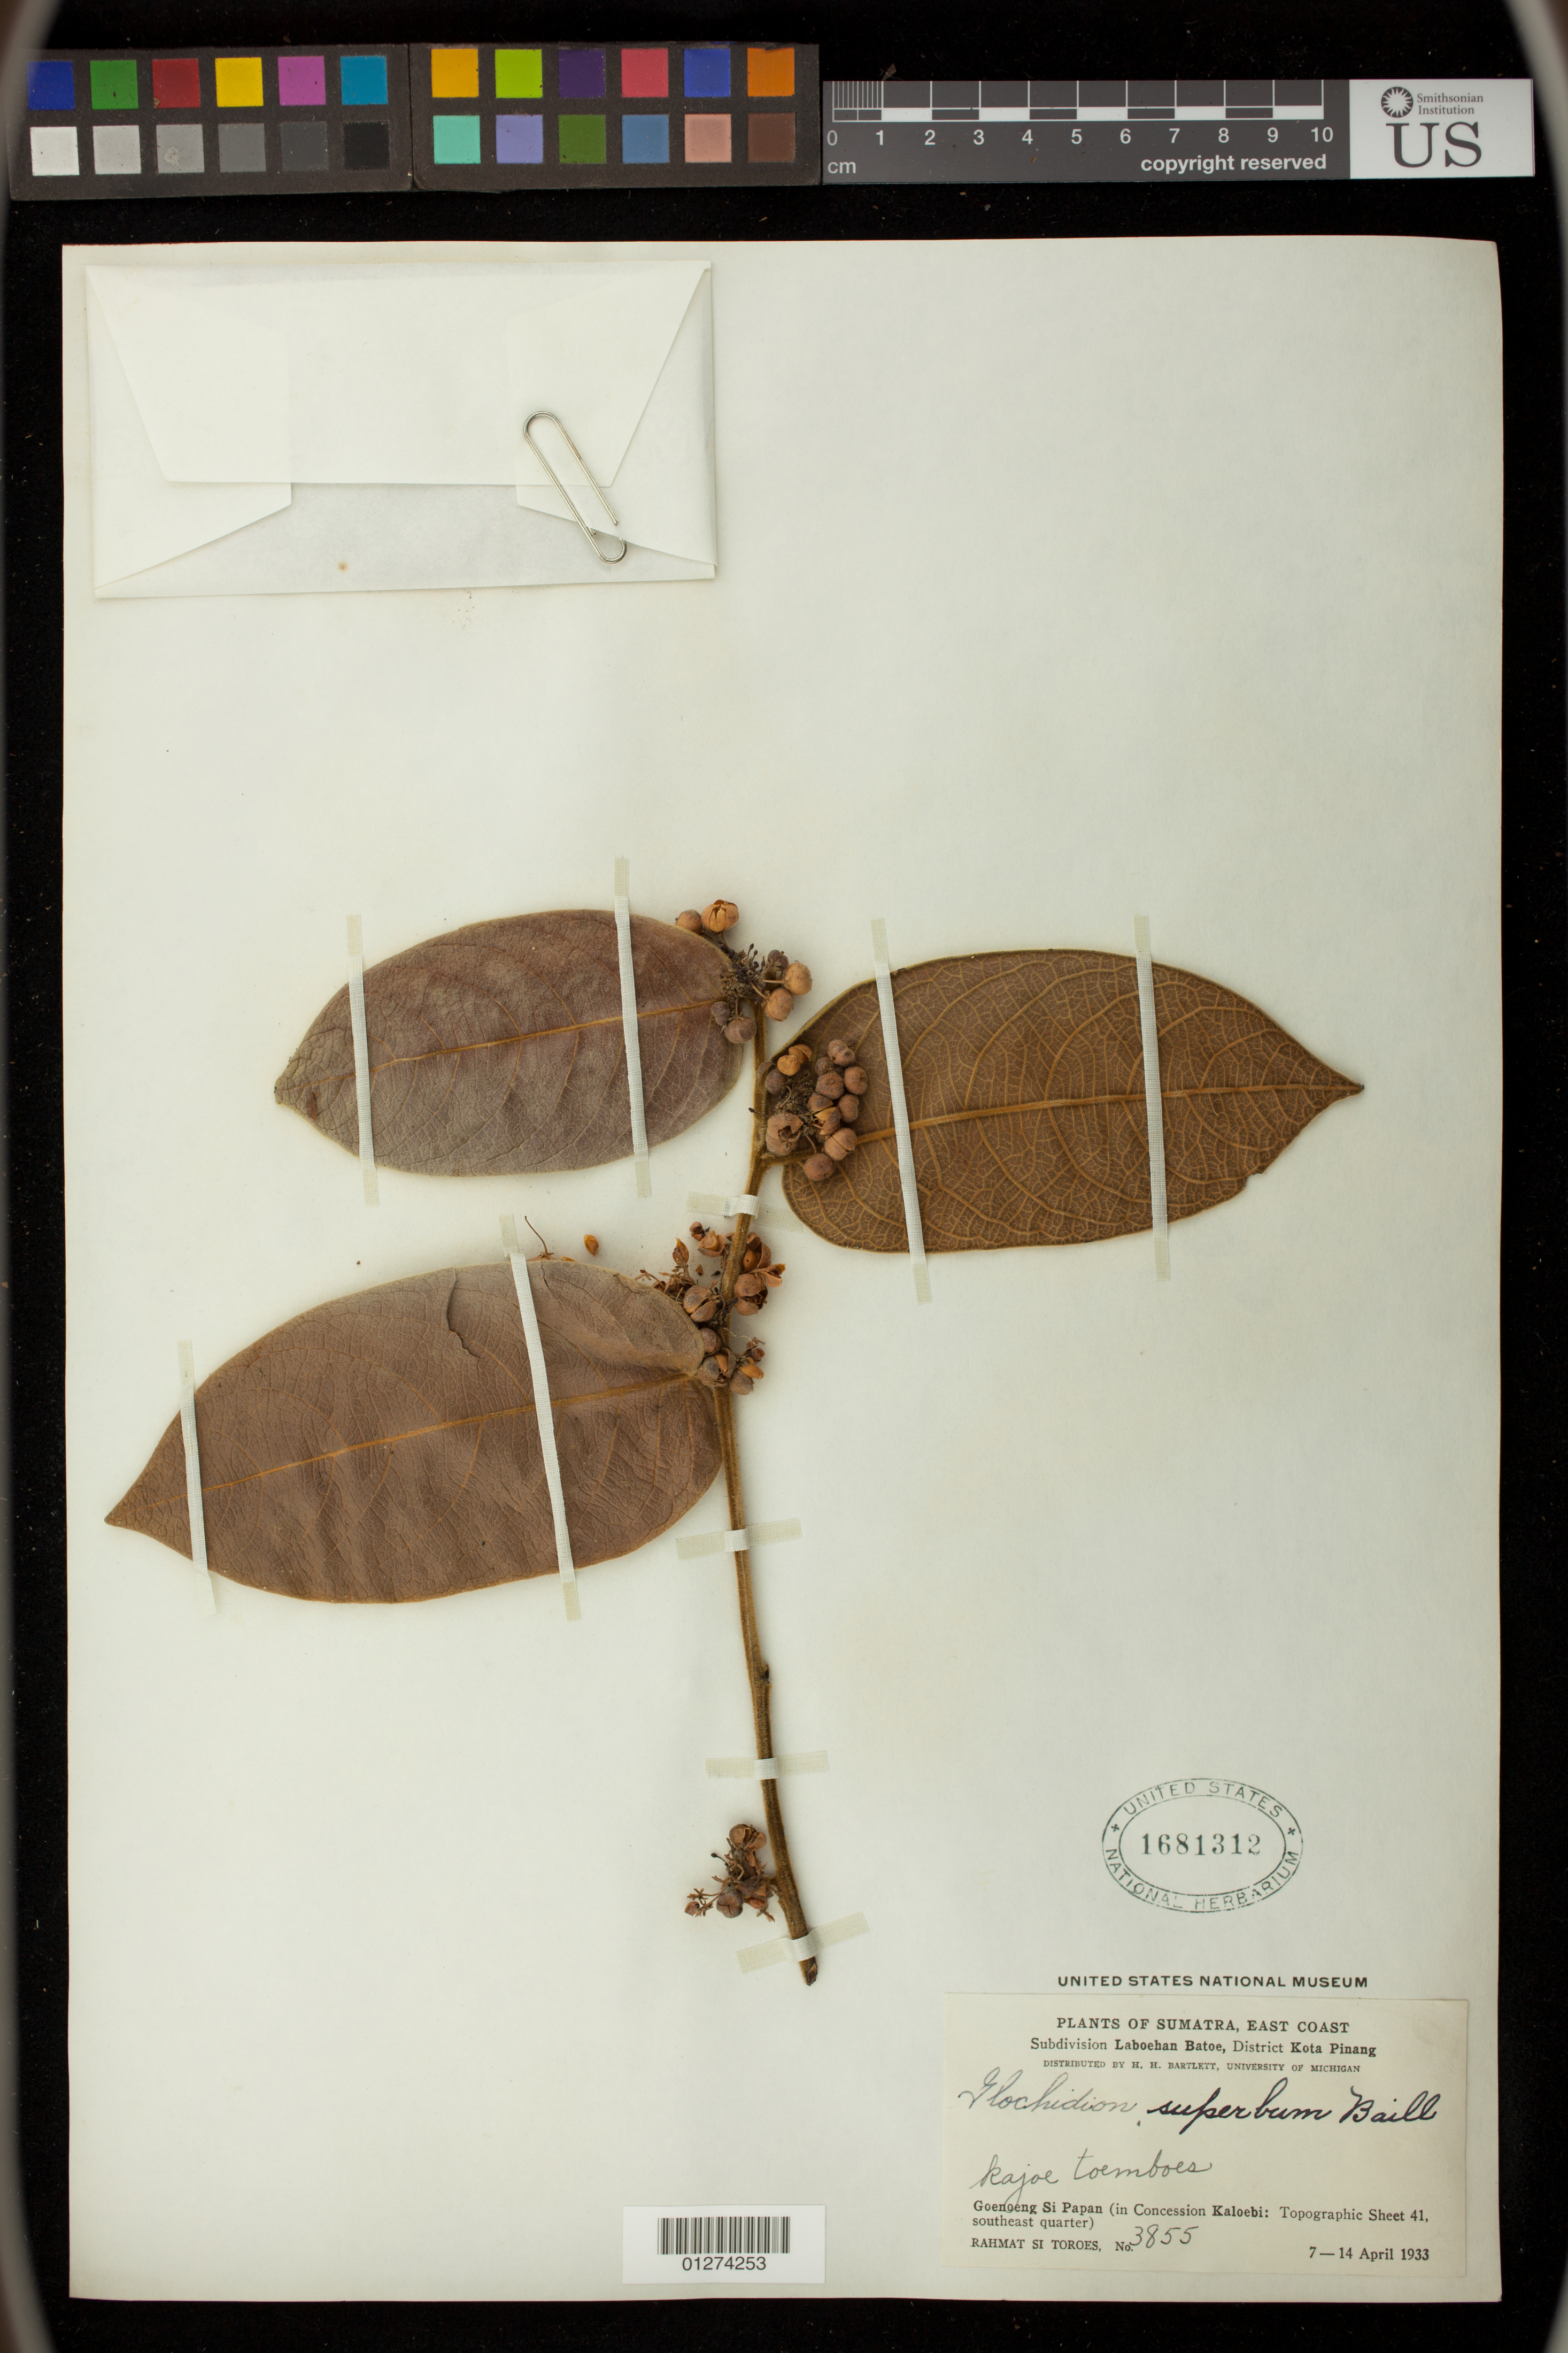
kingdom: Plantae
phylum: Tracheophyta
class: Magnoliopsida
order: Malpighiales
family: Phyllanthaceae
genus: Glochidion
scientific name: Glochidion superbum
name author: Baill.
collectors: Rahmat Si Boeea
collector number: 3855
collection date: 1933-04-07/1933-04-14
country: Indonesia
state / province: Sumatra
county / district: Sumatera Utara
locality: Laboehan Batoe [Labuhan Batu], Kota Pinang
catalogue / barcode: US 1681312